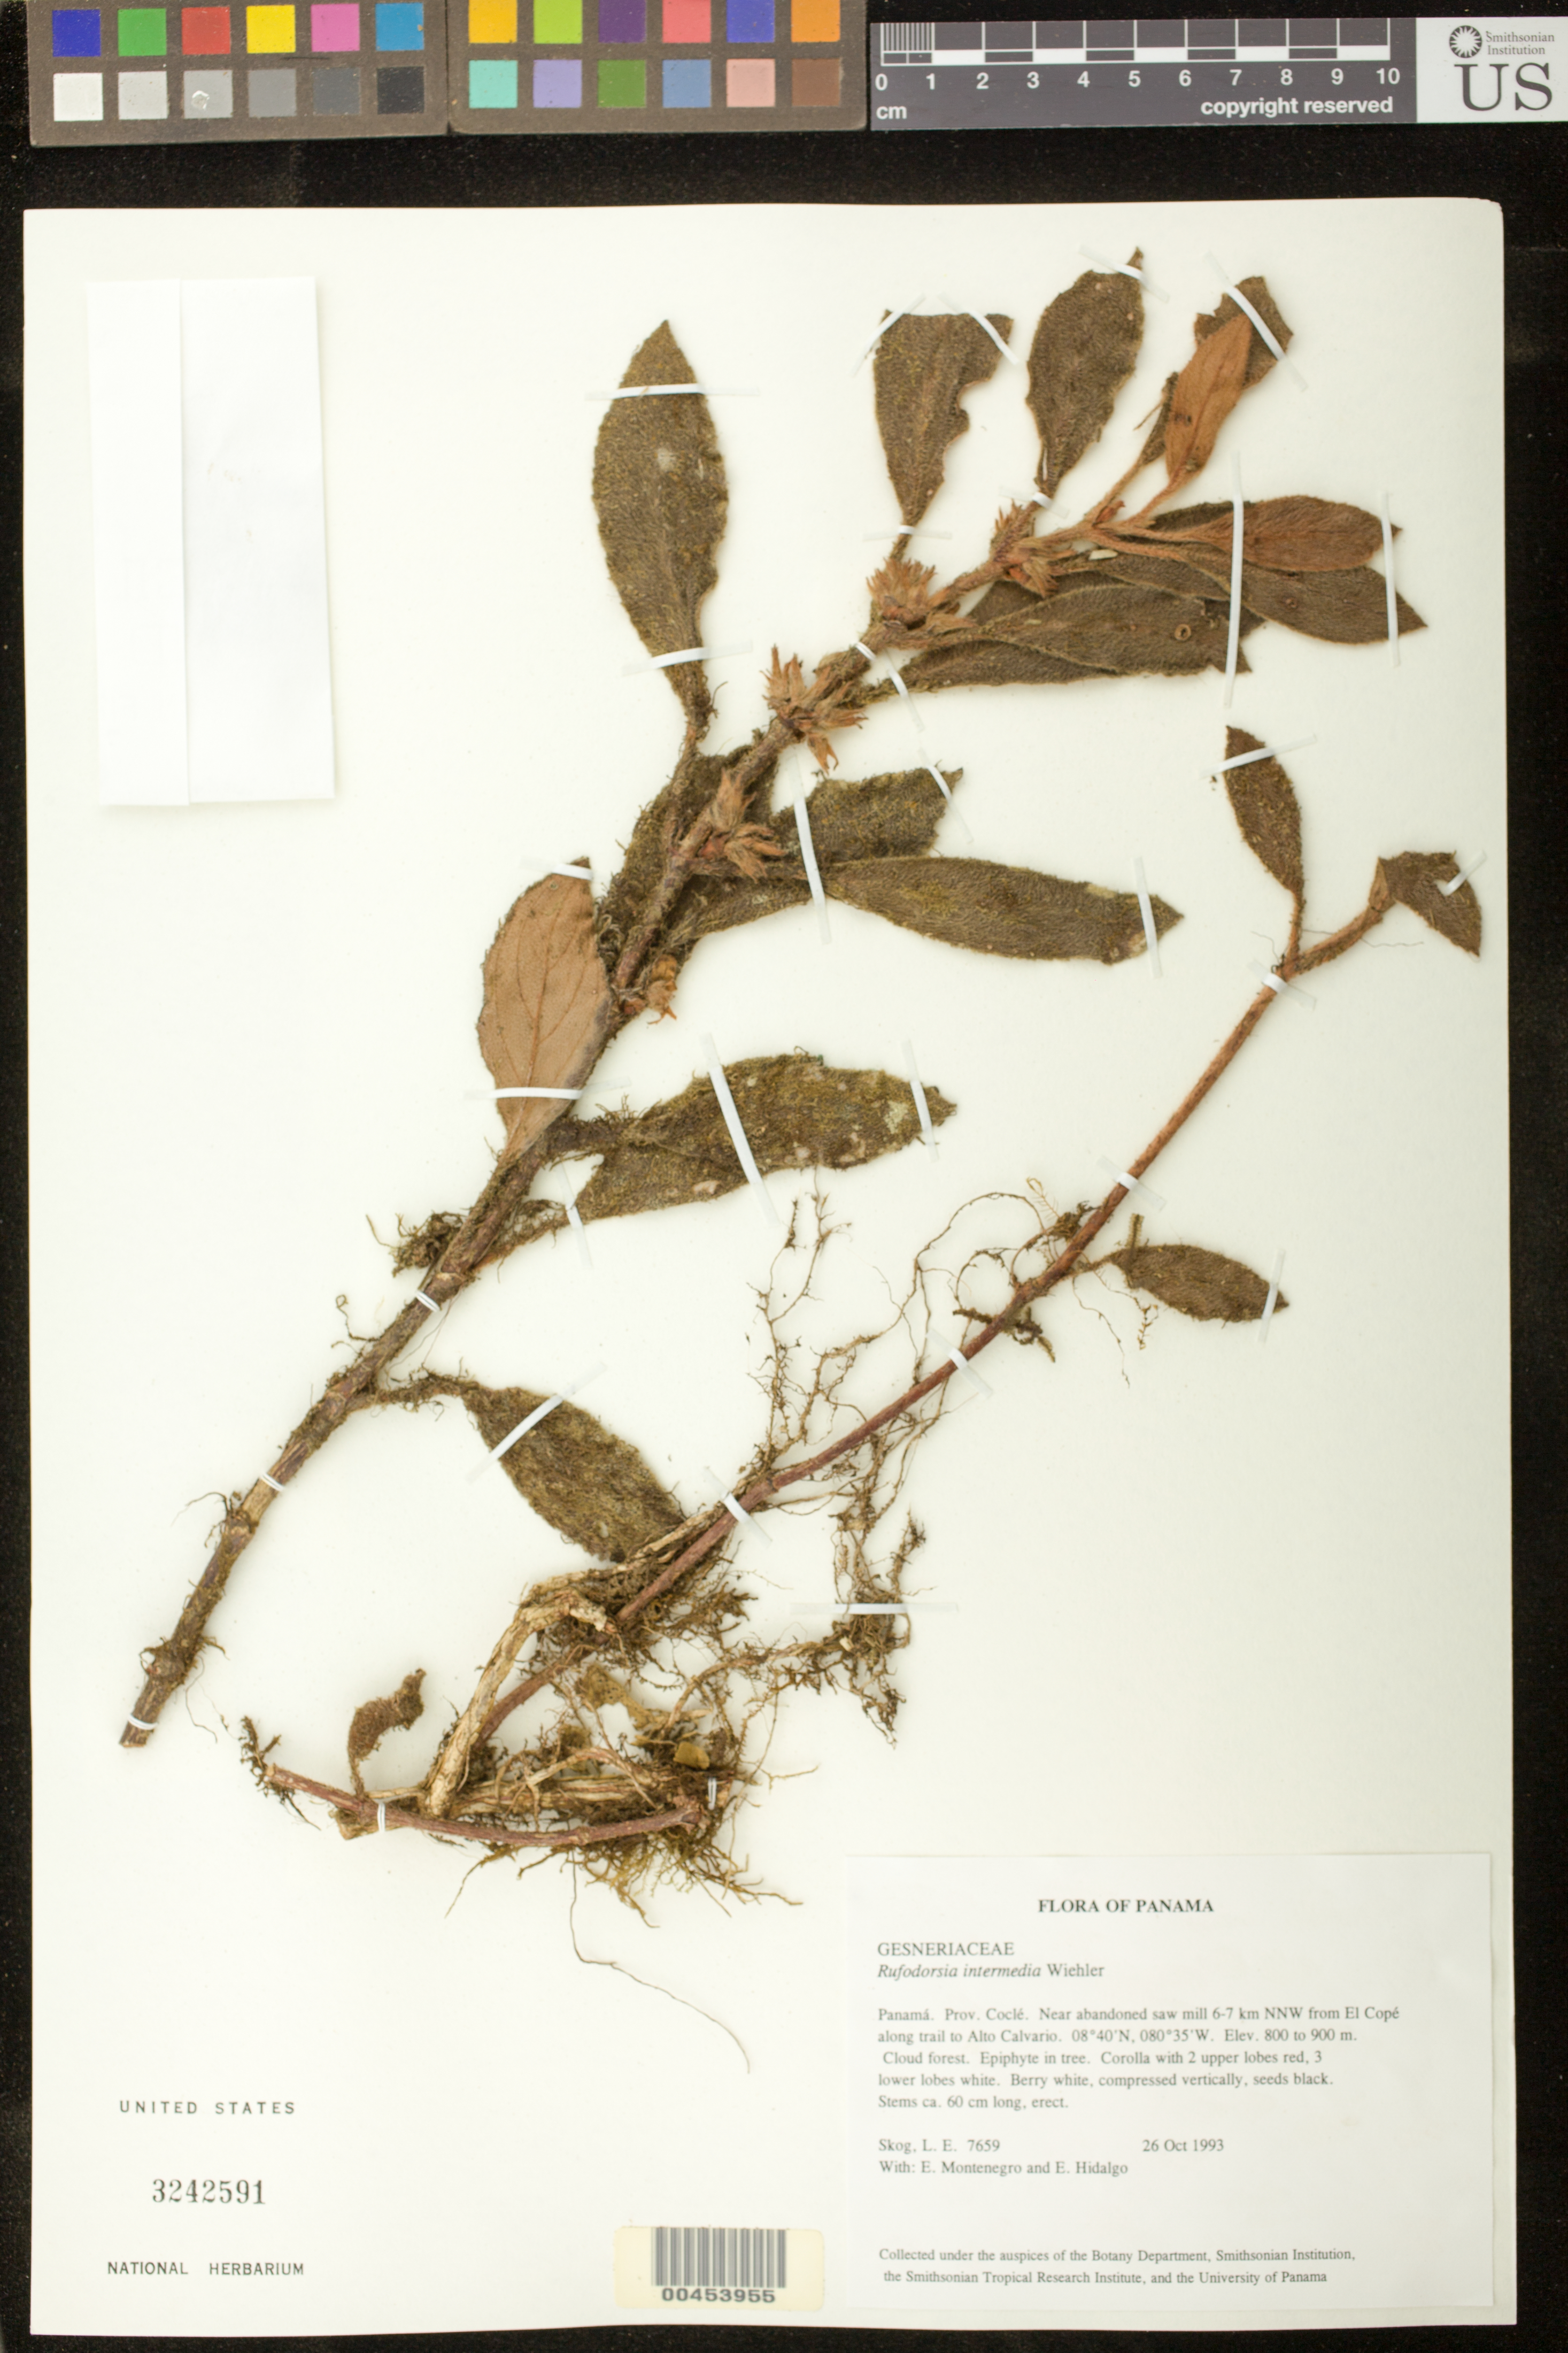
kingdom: Plantae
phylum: Tracheophyta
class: Magnoliopsida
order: Lamiales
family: Gesneriaceae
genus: Rufodorsia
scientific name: Rufodorsia intermedia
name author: Wiehler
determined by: Skog, Laurence E.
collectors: L. E. Skog, E. Montenegro & E. Hildalgo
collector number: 7659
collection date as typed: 26 Oct 1993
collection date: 1993-10-26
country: Panama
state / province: Coclé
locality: Near abandoned saw mill 6-7 km NNW from El Copé along trail to Alto Calvario.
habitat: Cloud forest.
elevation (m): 800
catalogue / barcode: US 3242591